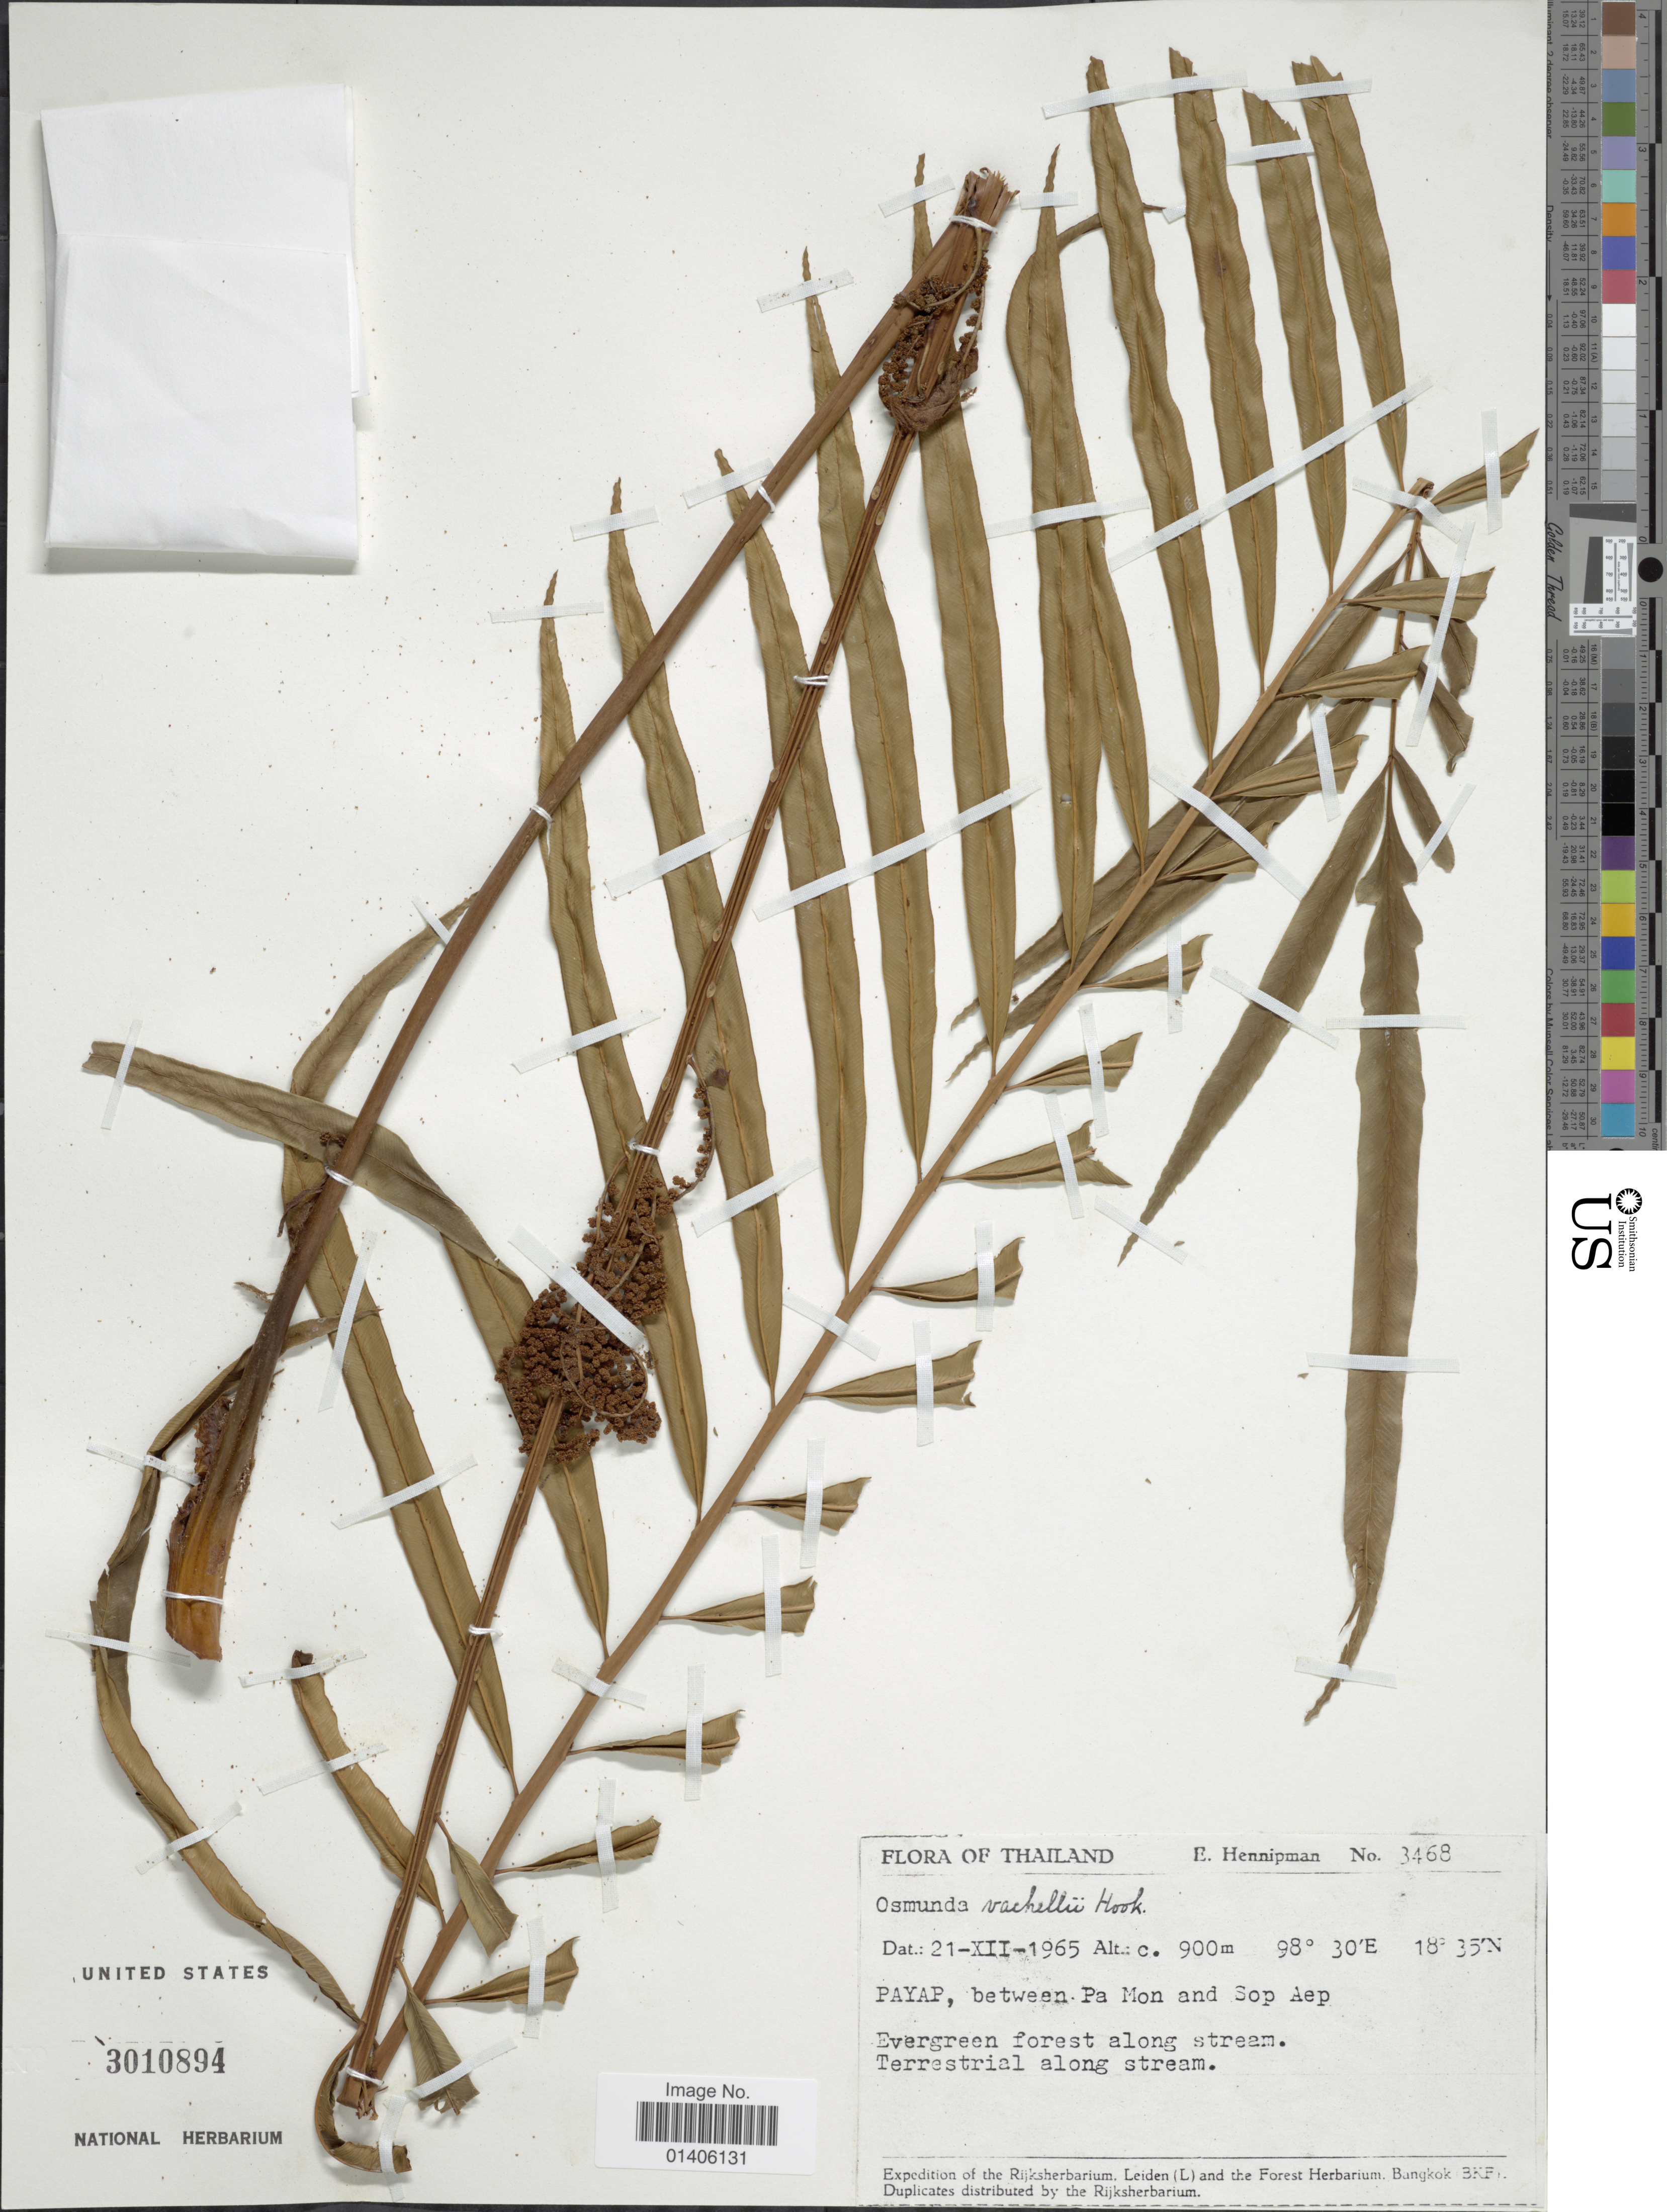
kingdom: Plantae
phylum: Tracheophyta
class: Polypodiopsida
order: Osmundales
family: Osmundaceae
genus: Osmunda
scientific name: Osmunda vachellii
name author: Hook.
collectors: E. Hennipman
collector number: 3468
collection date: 1965-12-21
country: Thailand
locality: Payap, between Pa Mon and Sop Aep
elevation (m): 900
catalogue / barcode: US 3010894